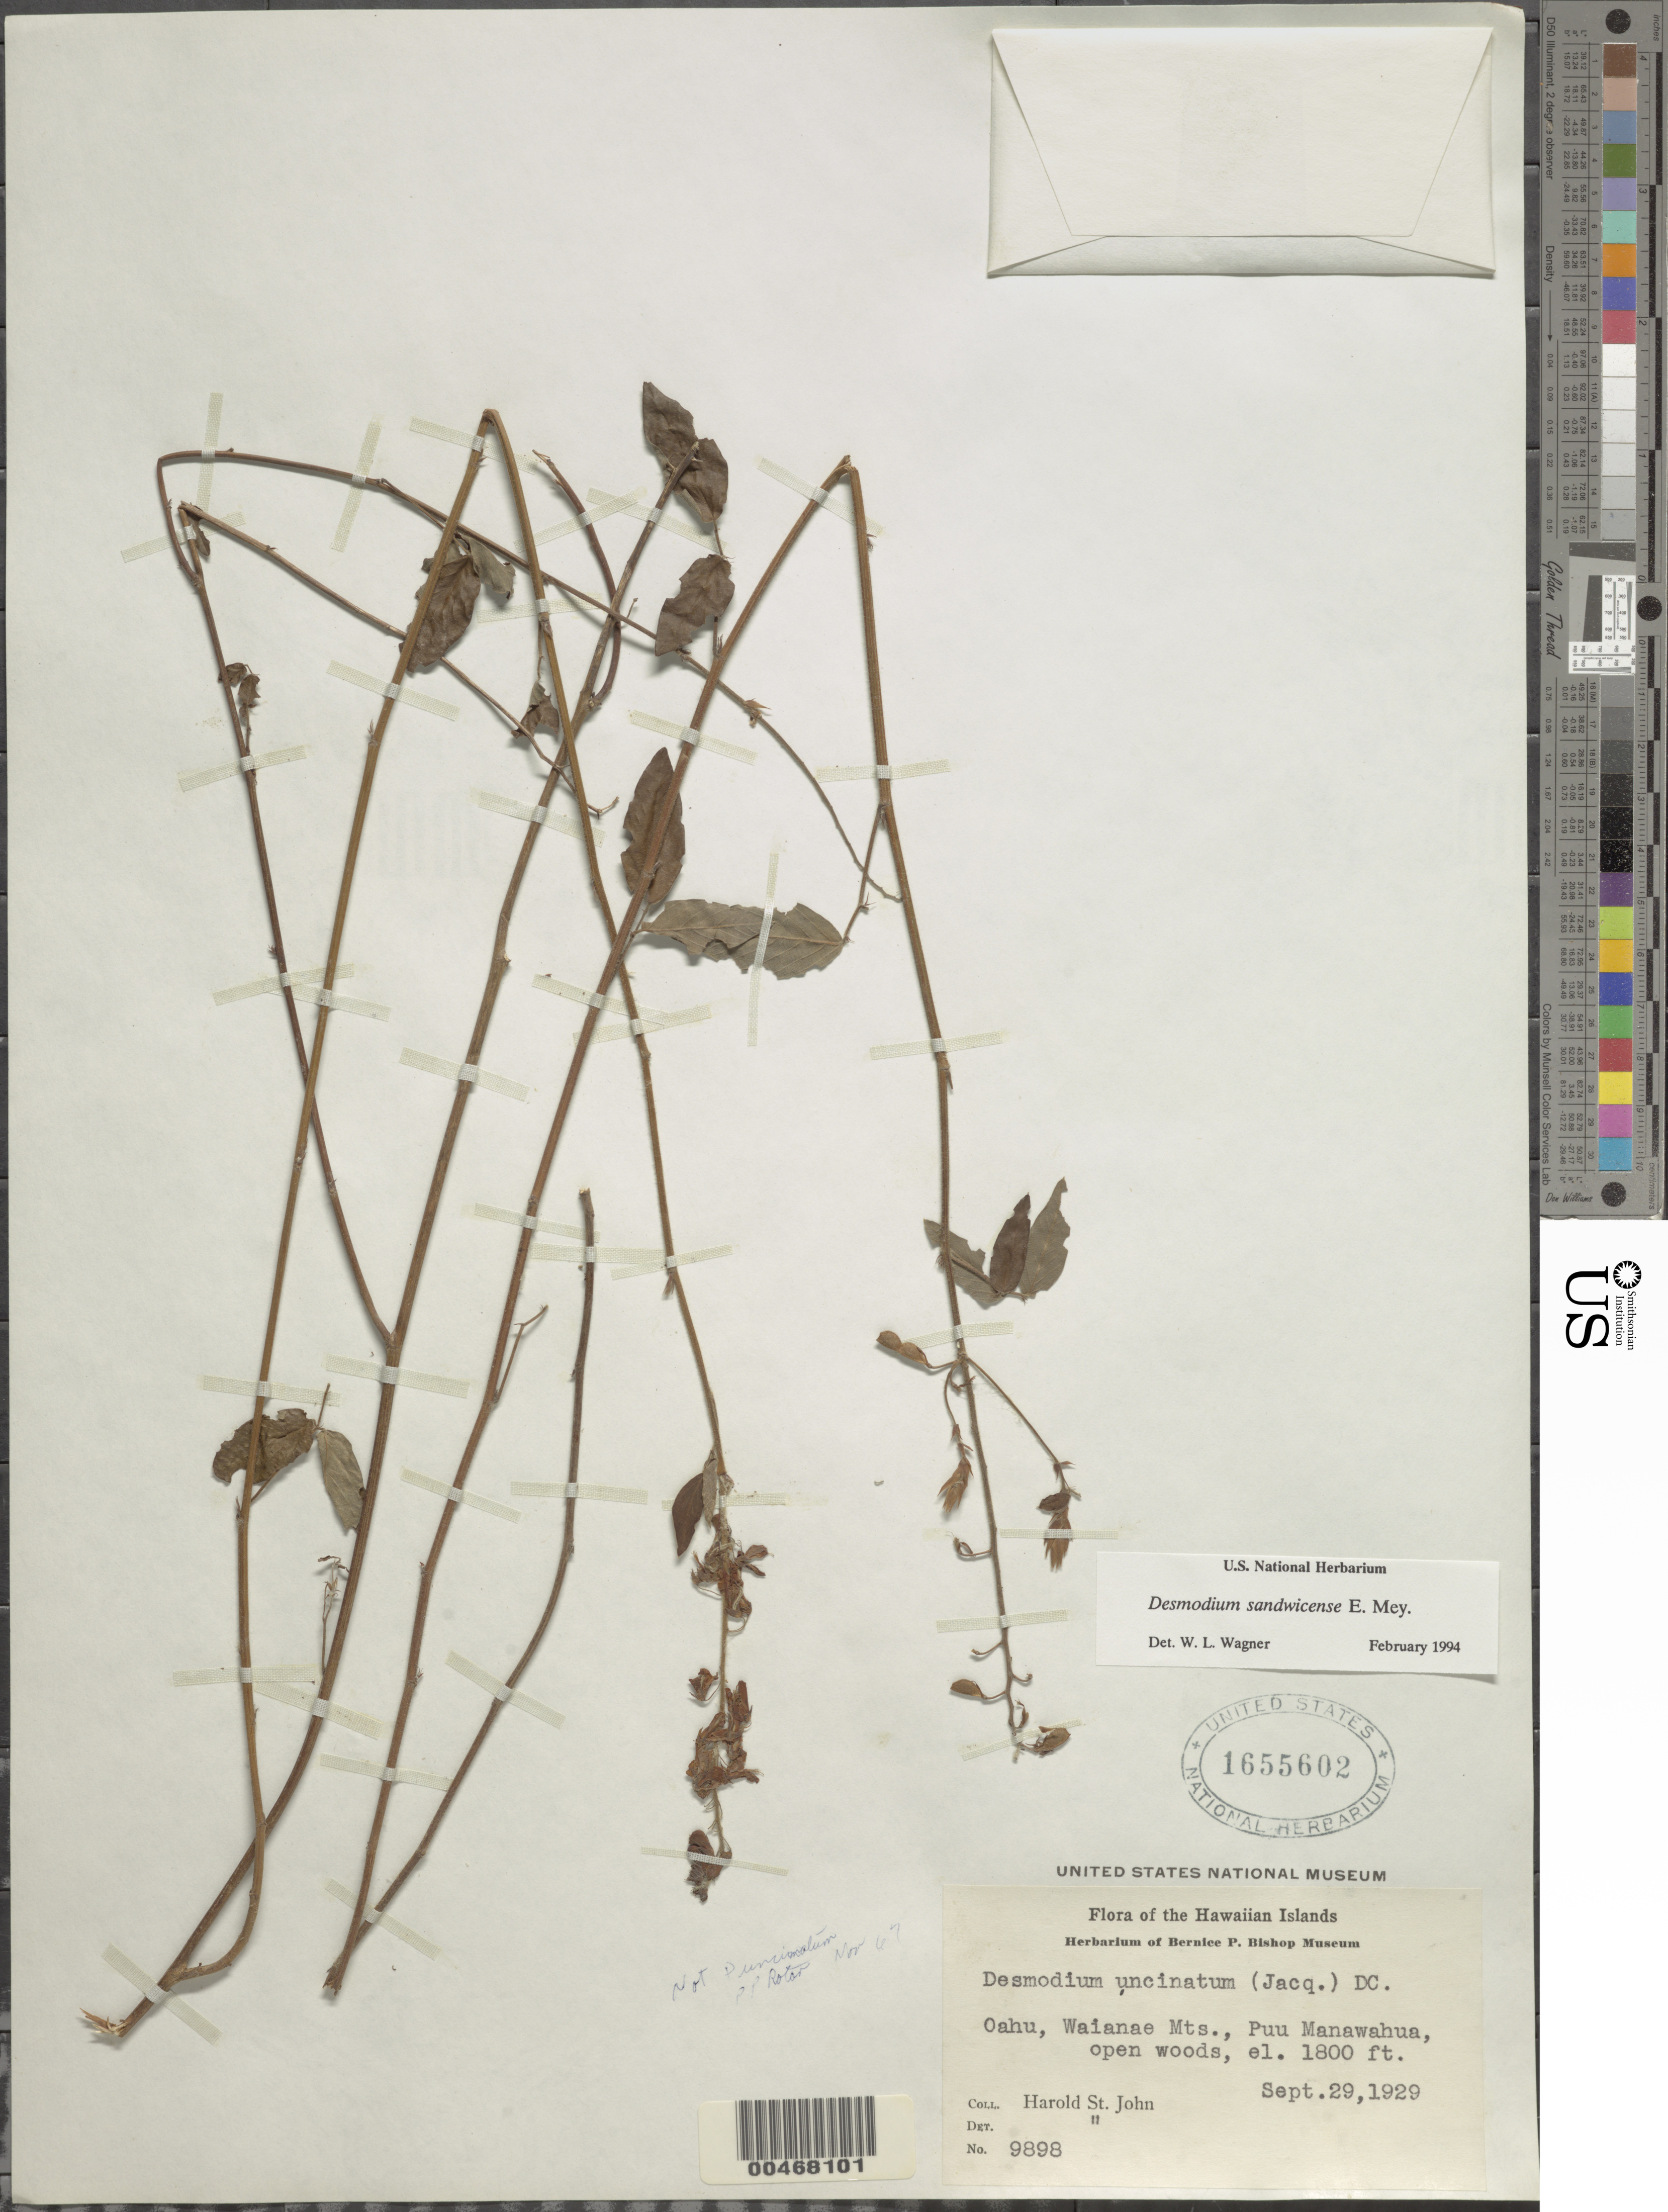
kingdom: Plantae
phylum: Tracheophyta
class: Magnoliopsida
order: Fabales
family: Fabaceae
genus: Desmodium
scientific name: Desmodium uncinatum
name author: (Jacq.) DC.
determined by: Wagner, W. L., (BOT), Smithsonian Institution - National Museum of Natural History (UNITED STATES)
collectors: H. St. John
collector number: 9898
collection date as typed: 29 Sep 1929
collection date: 1929-09-29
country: United States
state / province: Hawaii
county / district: Honolulu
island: Oahu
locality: Waianae Mts., Puu Manawahua.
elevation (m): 549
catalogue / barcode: US 1655602